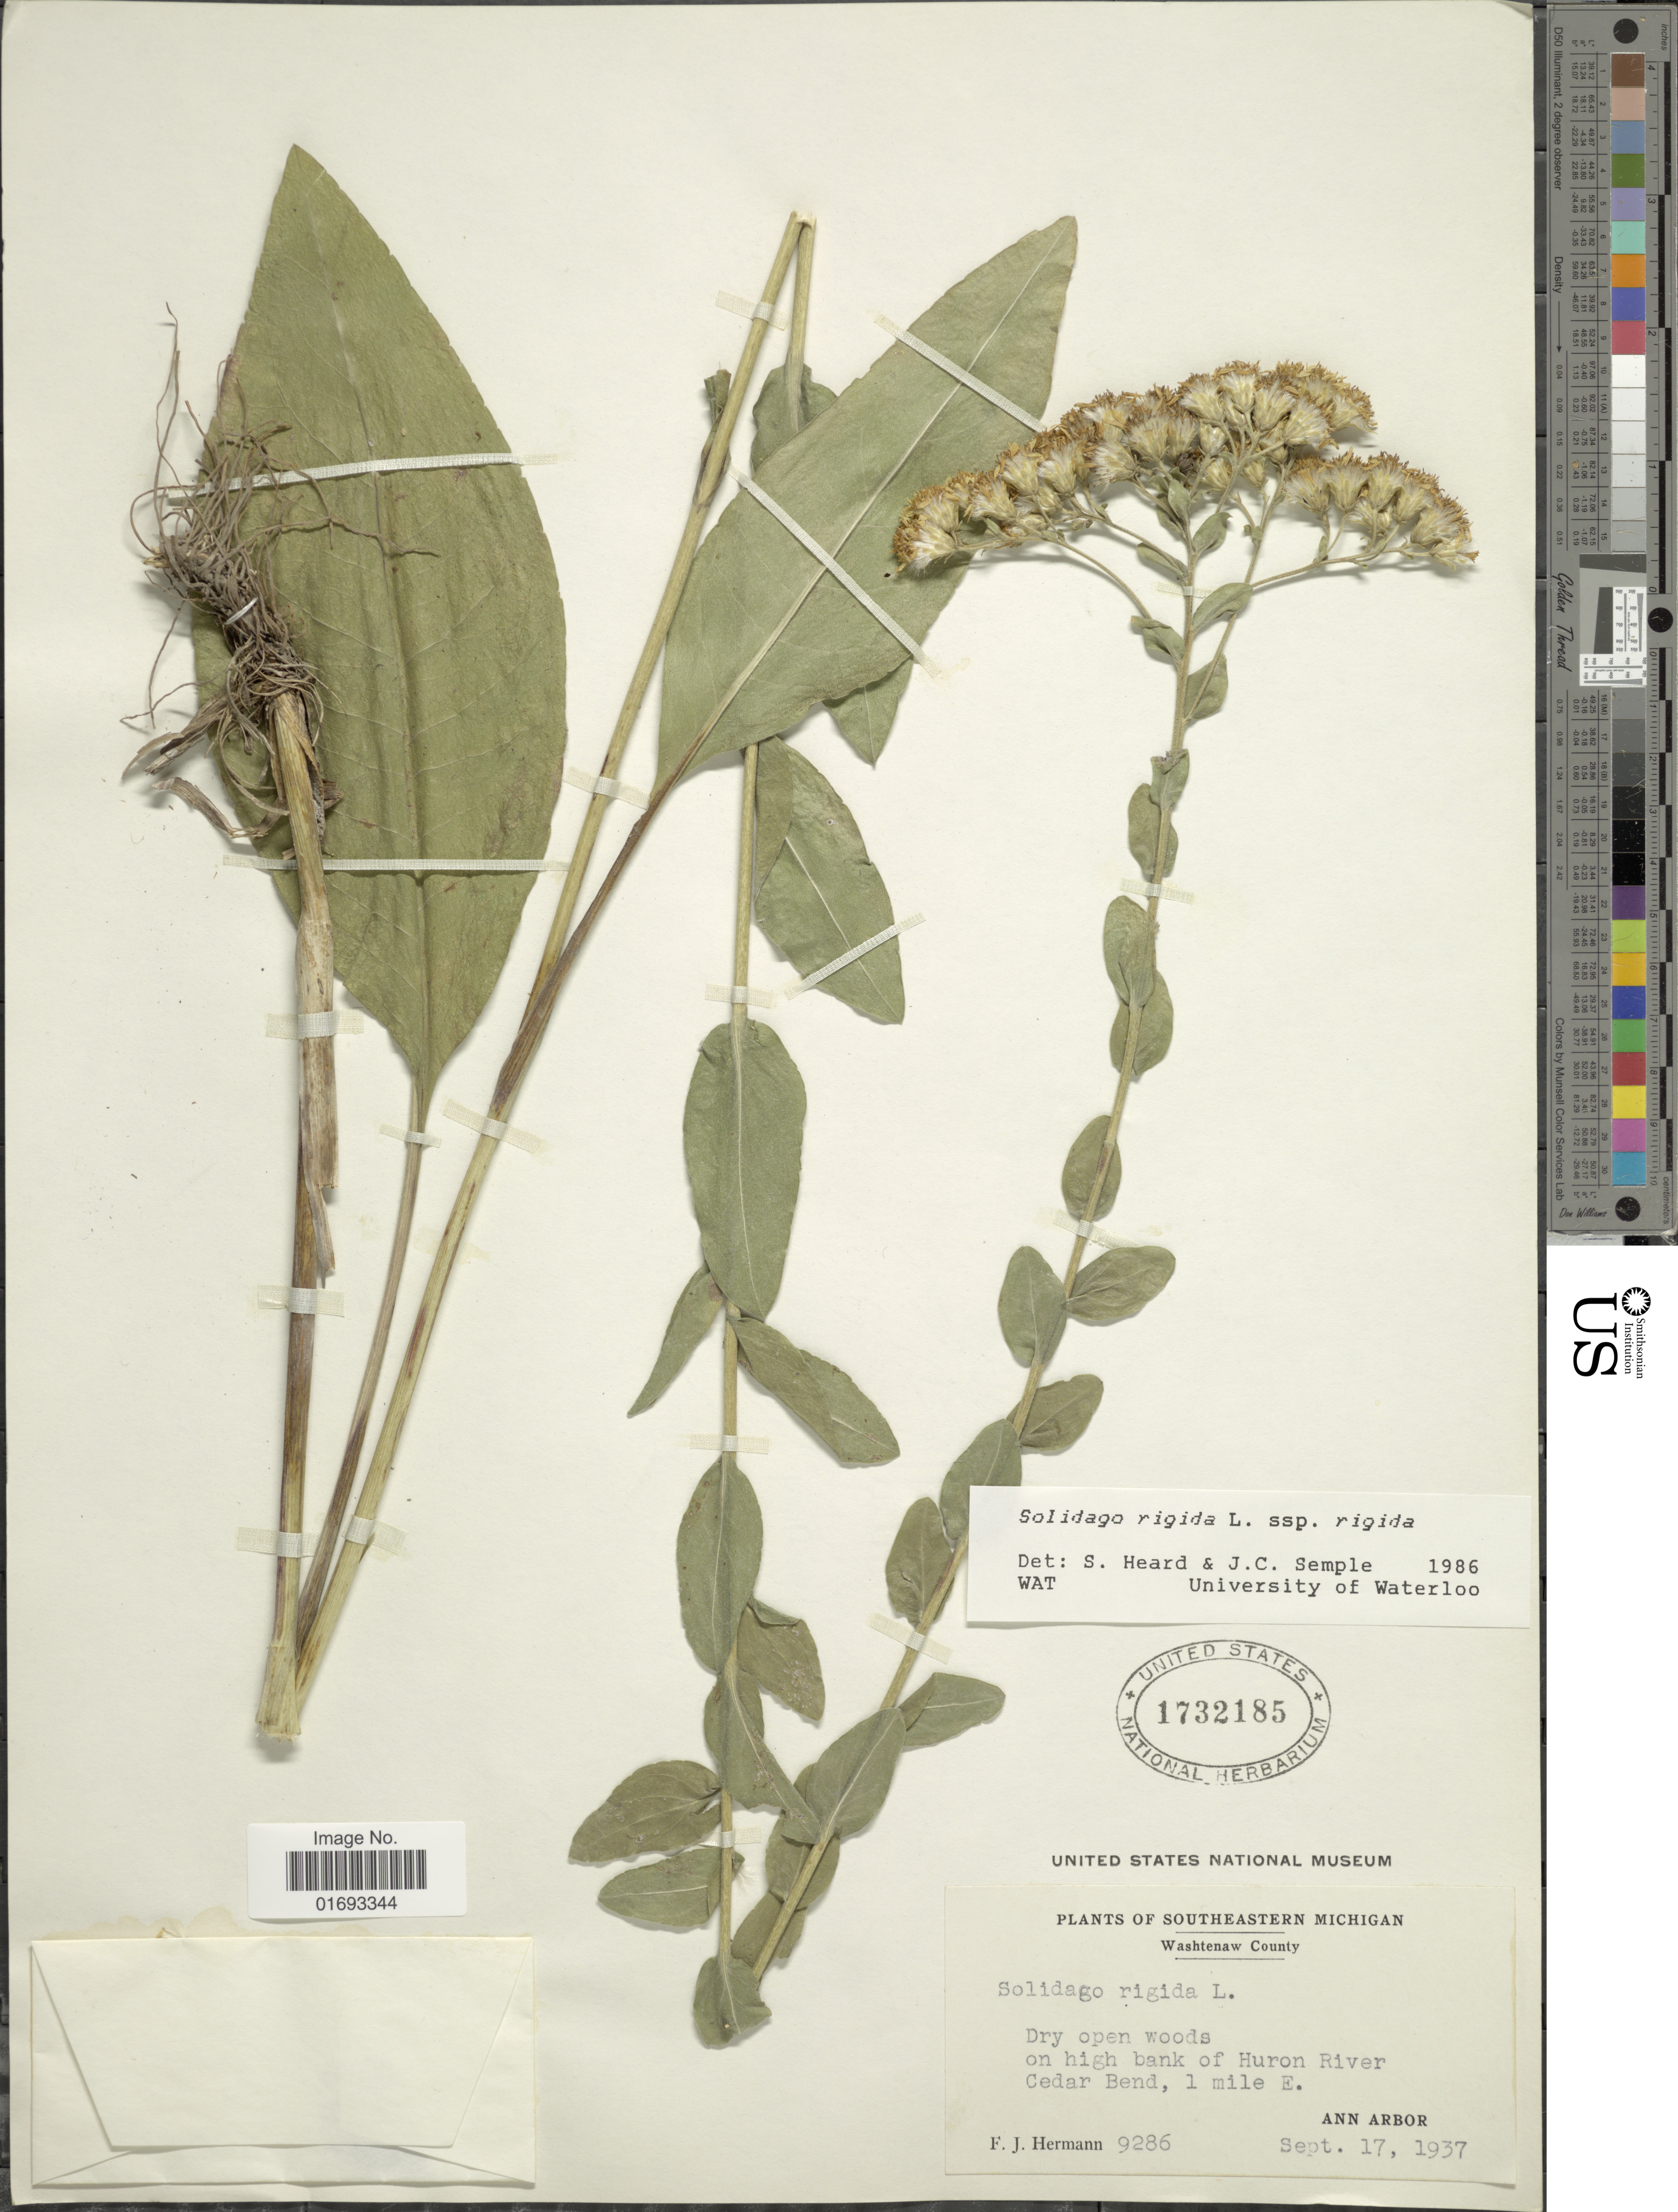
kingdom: Plantae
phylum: Tracheophyta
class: Magnoliopsida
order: Asterales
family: Asteraceae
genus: Oligoneuron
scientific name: Oligoneuron rigidum var. rigidum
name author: (L.) Small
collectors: F. J. Hermann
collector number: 9286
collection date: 1937-09-17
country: United States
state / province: Michigan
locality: Southeastern Michigan, Washtenaw County, dry open woods, on high bank of Huron River, Cedar Bend, 1 mile E, Ann Arbor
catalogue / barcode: US 1732185